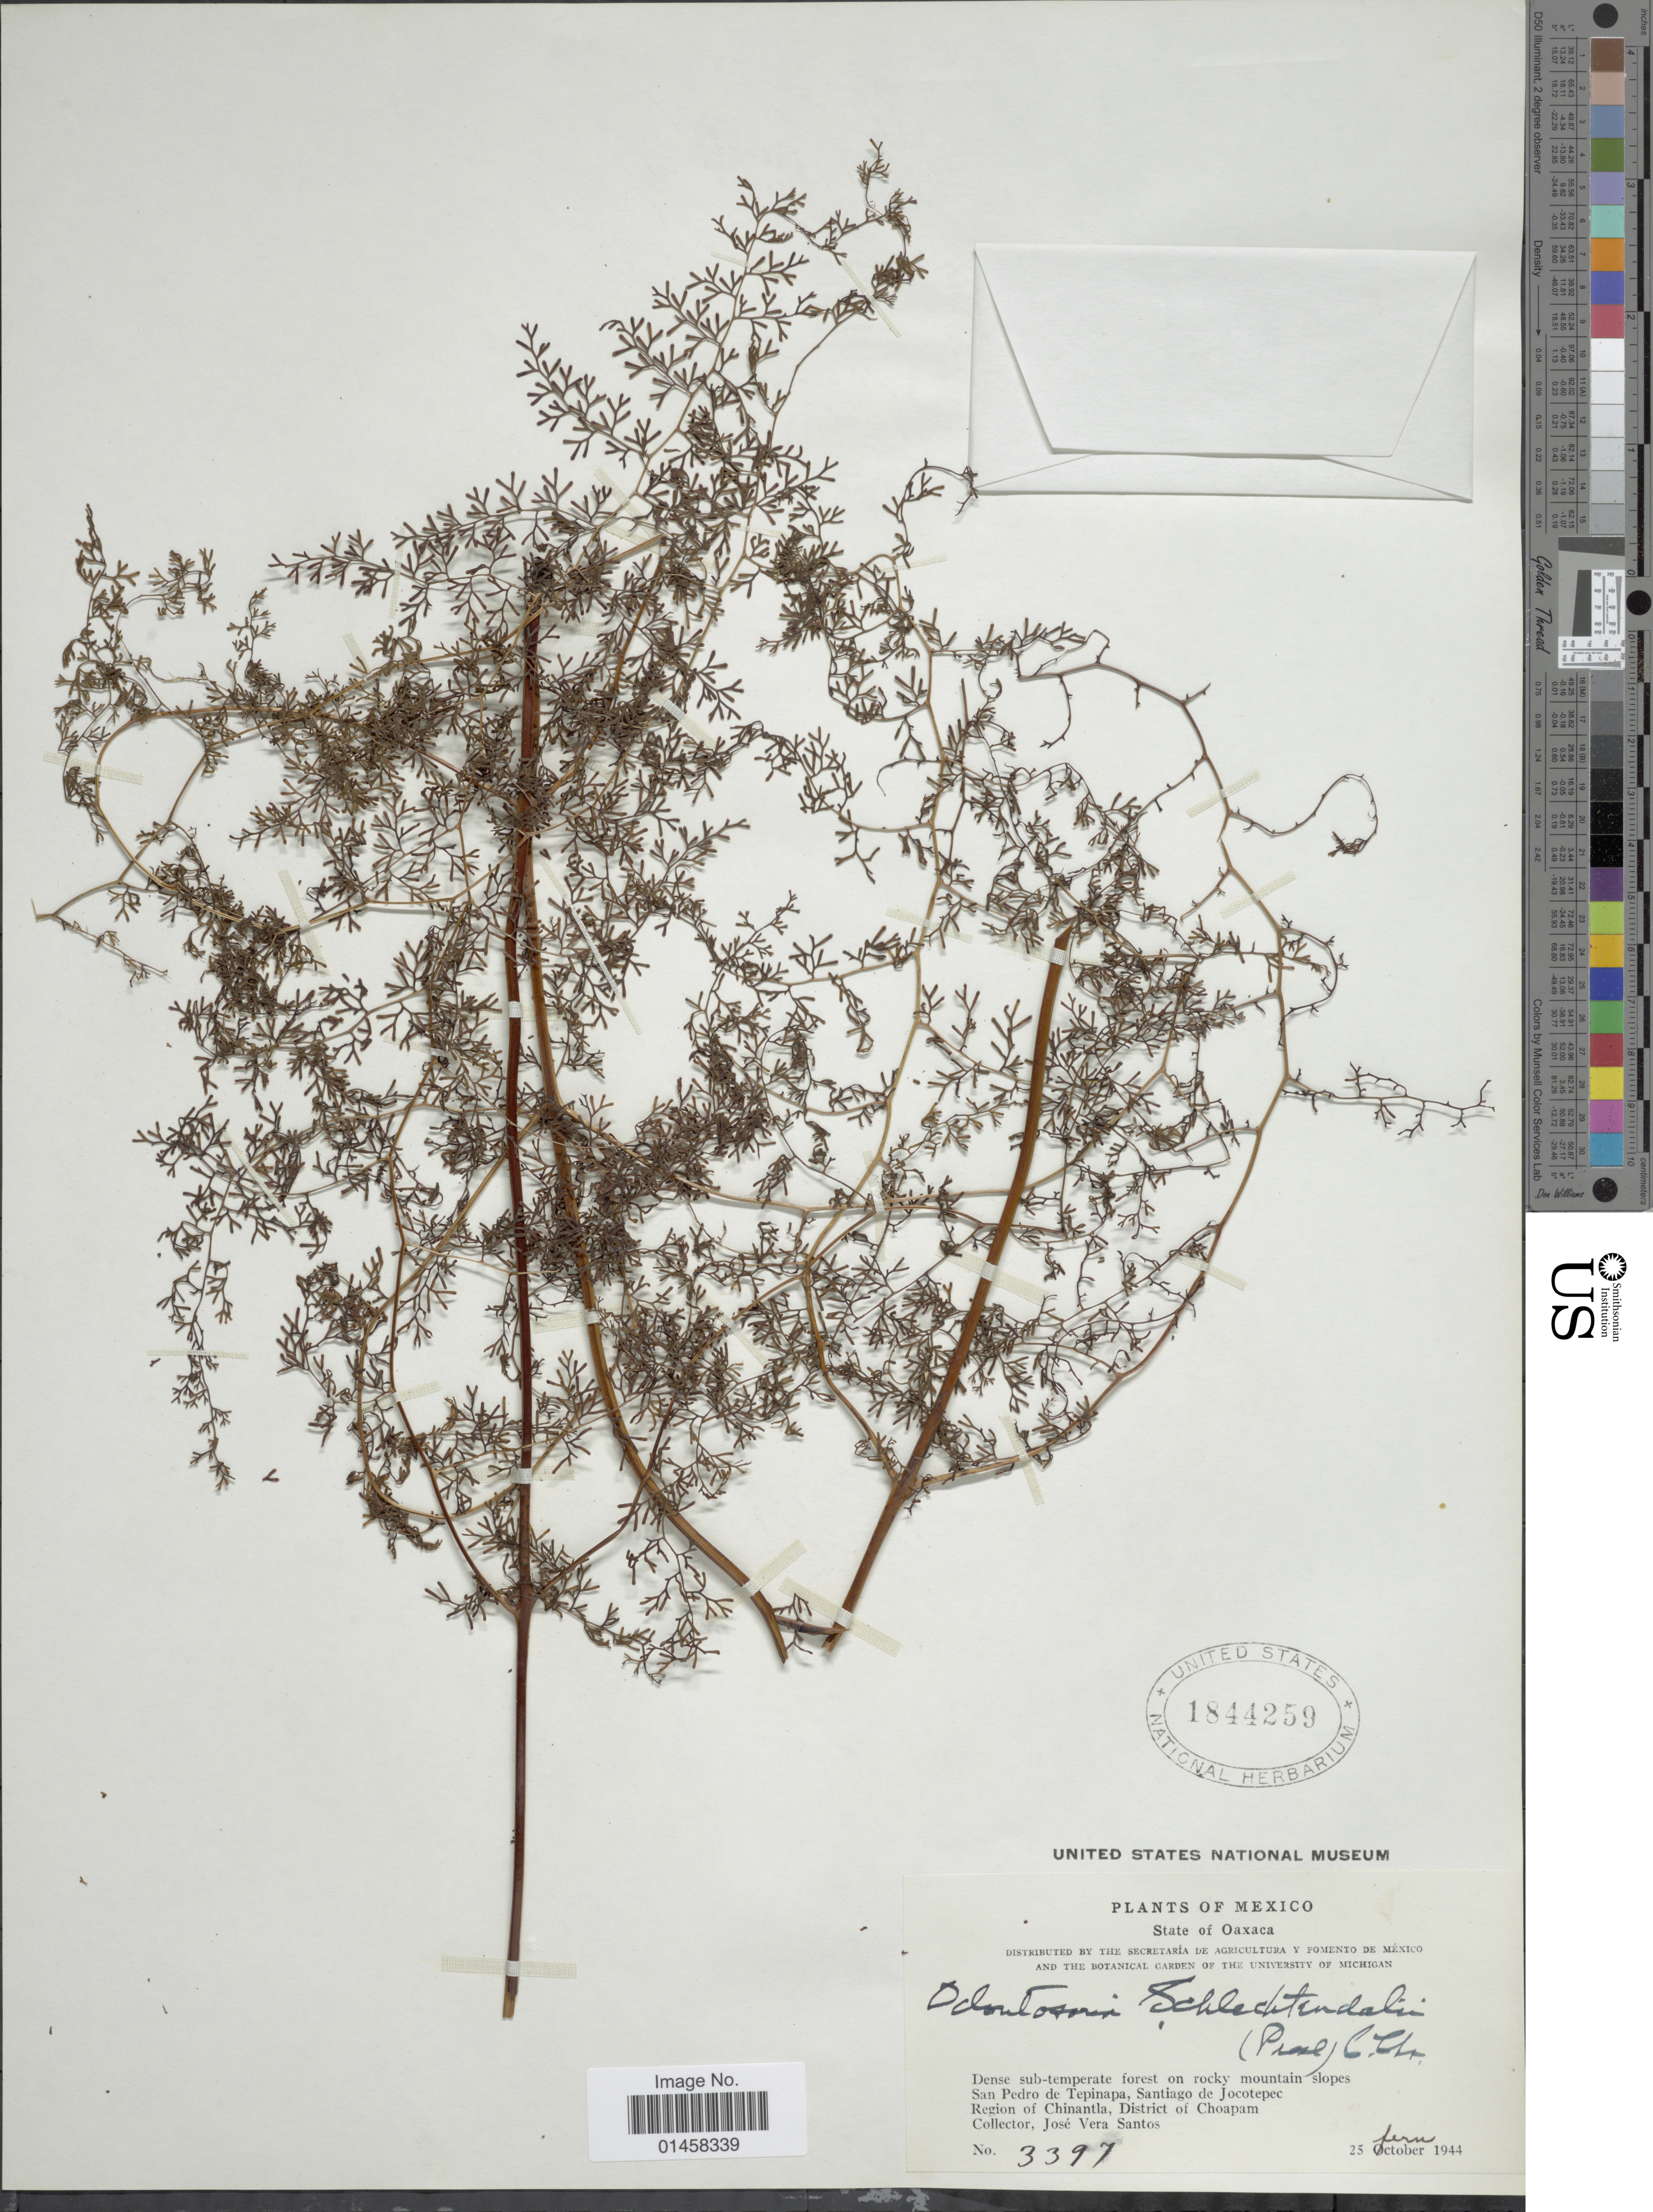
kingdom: Plantae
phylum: Tracheophyta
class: Polypodiopsida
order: Polypodiales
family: Lindsaeaceae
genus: Odontosoria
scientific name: Odontosoria schlechtendalii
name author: (C. Presl) C. Chr.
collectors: J. V. Santos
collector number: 3397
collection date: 1944-02-23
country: Mexico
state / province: Oaxaca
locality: Dense sub-temperate forest on rocky mountains slopes, San Pedro de Tepinapa, Santiago de Jocotepec, Region of Chinantla, District of Choapam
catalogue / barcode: US 1844259